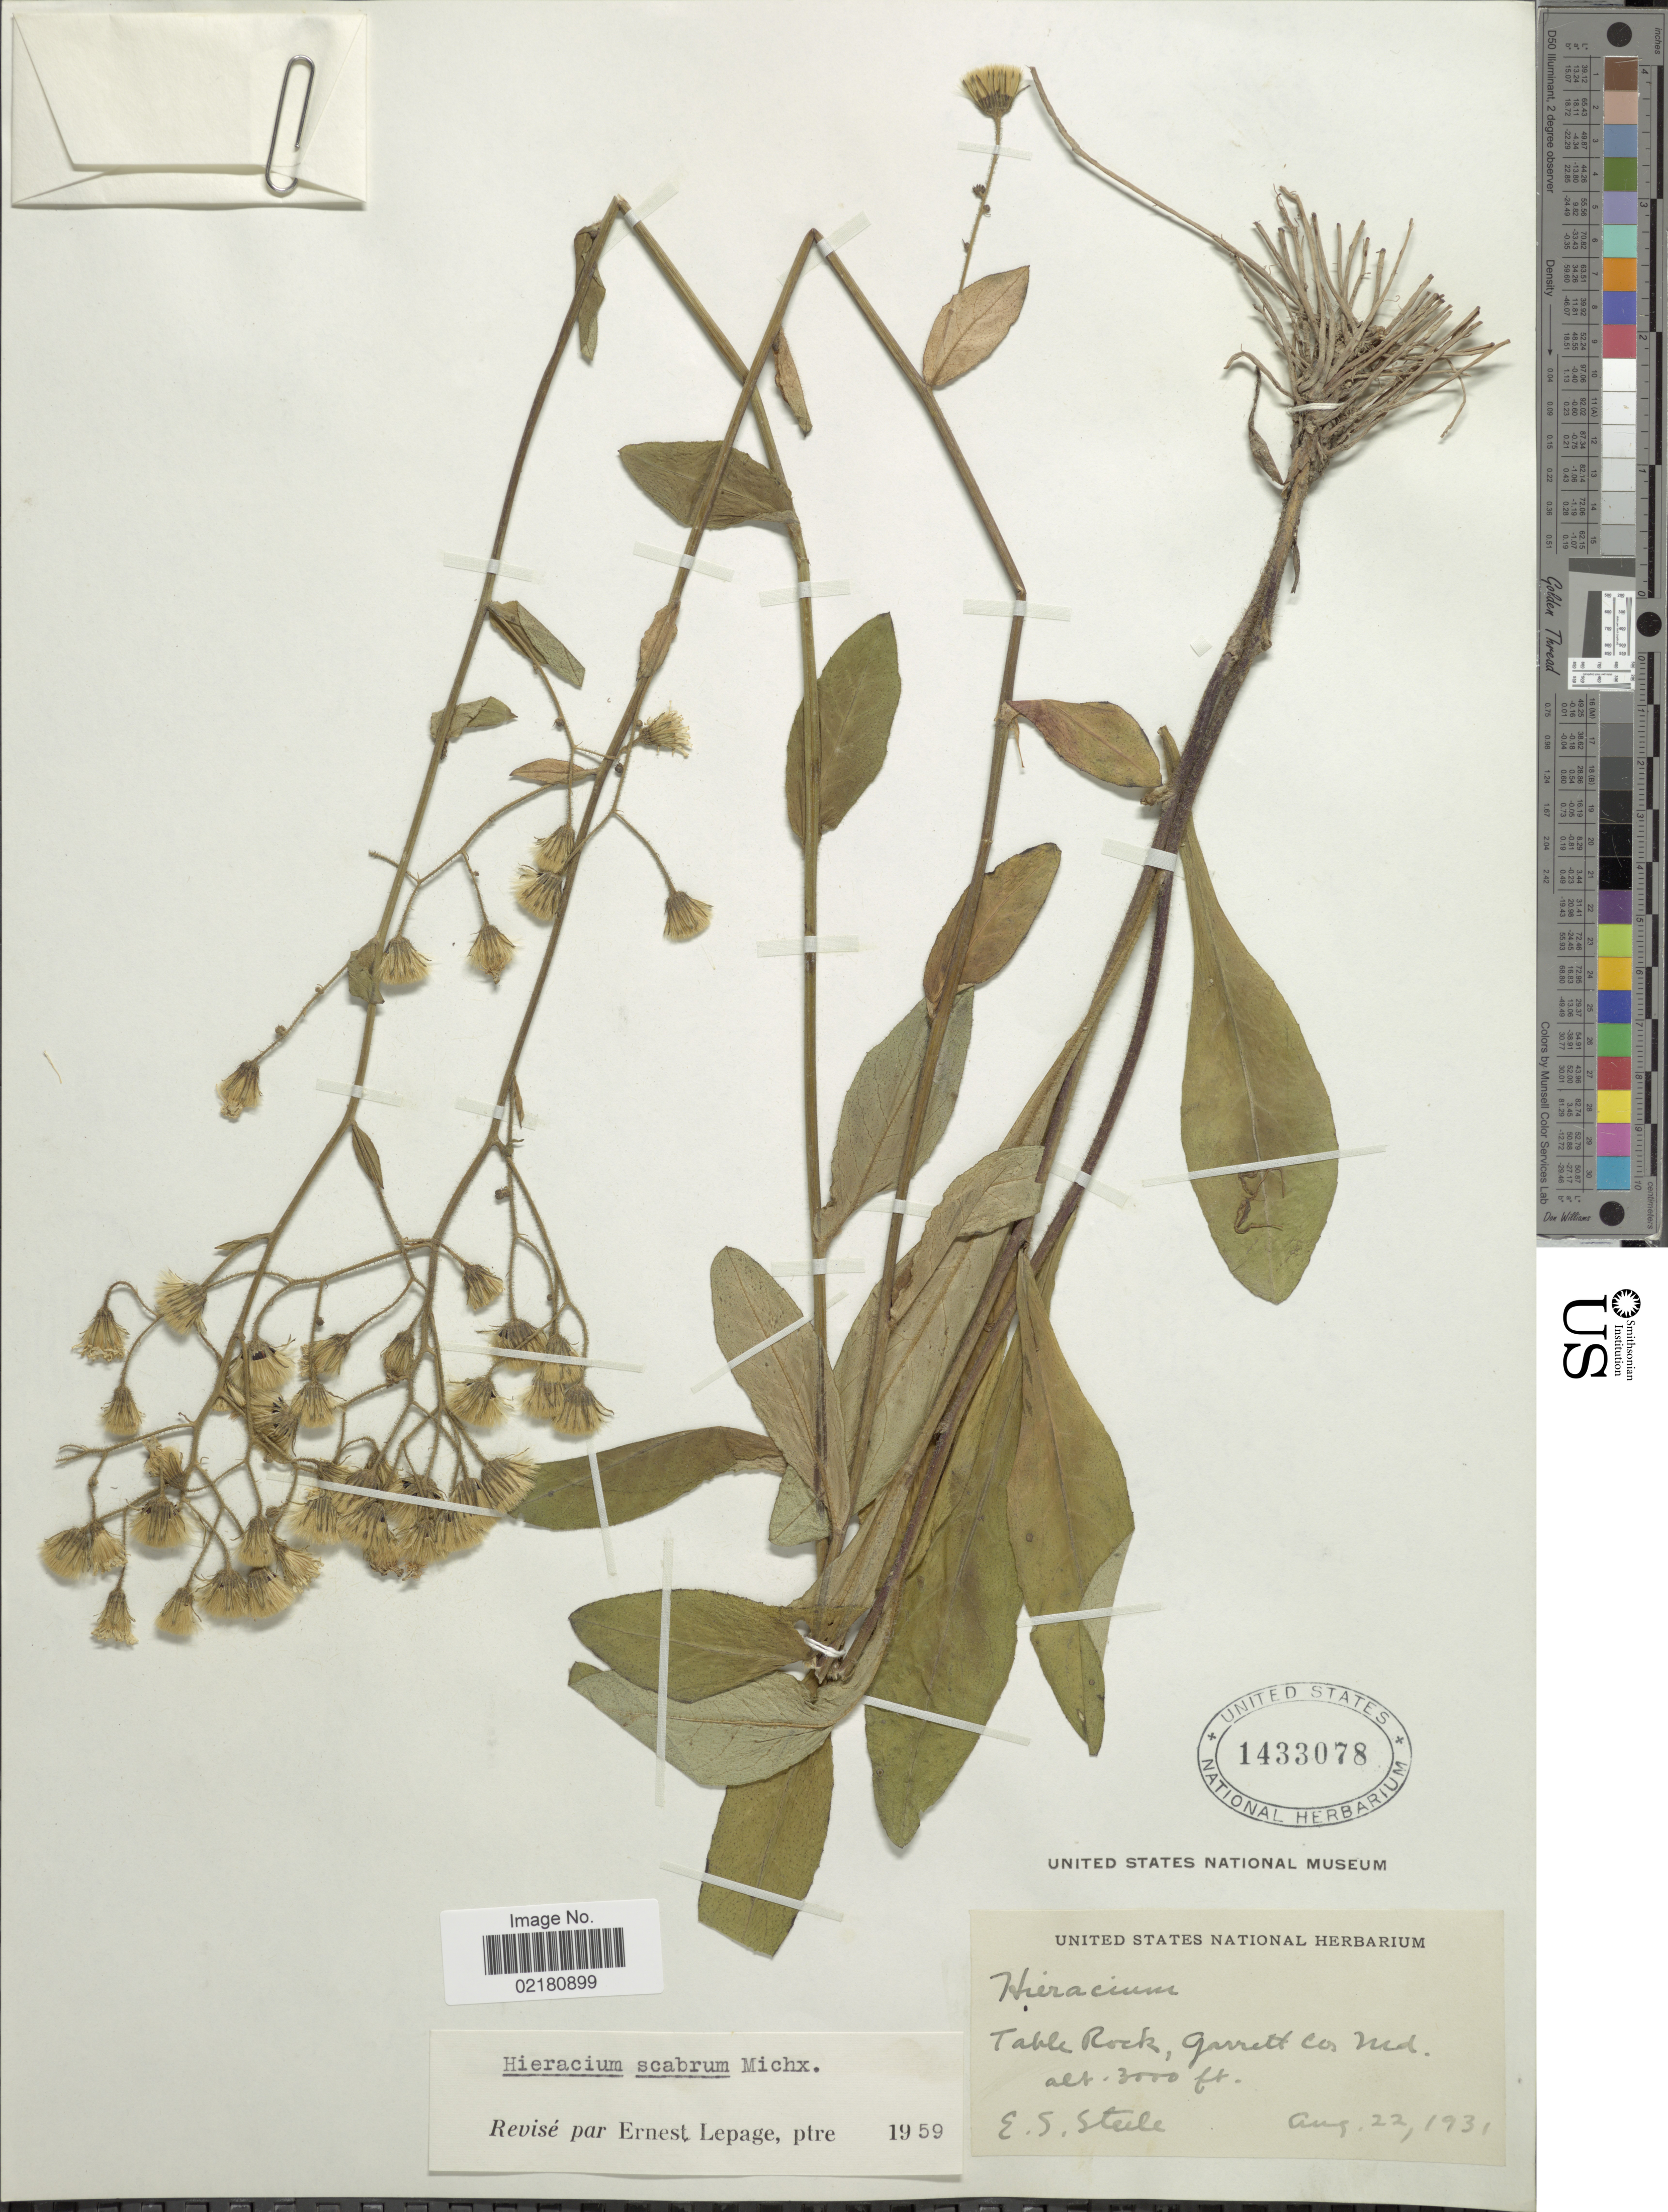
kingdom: Plantae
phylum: Tracheophyta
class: Magnoliopsida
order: Asterales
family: Asteraceae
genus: Pilosella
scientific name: Pilosella verruculata subsp. verruculata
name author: (Link) Soják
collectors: E. Steele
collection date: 1931-08-22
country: Liberia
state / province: Maryland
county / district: Garrett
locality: Table Rock, Garrett Co. Md.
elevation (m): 914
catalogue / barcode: US 1433078